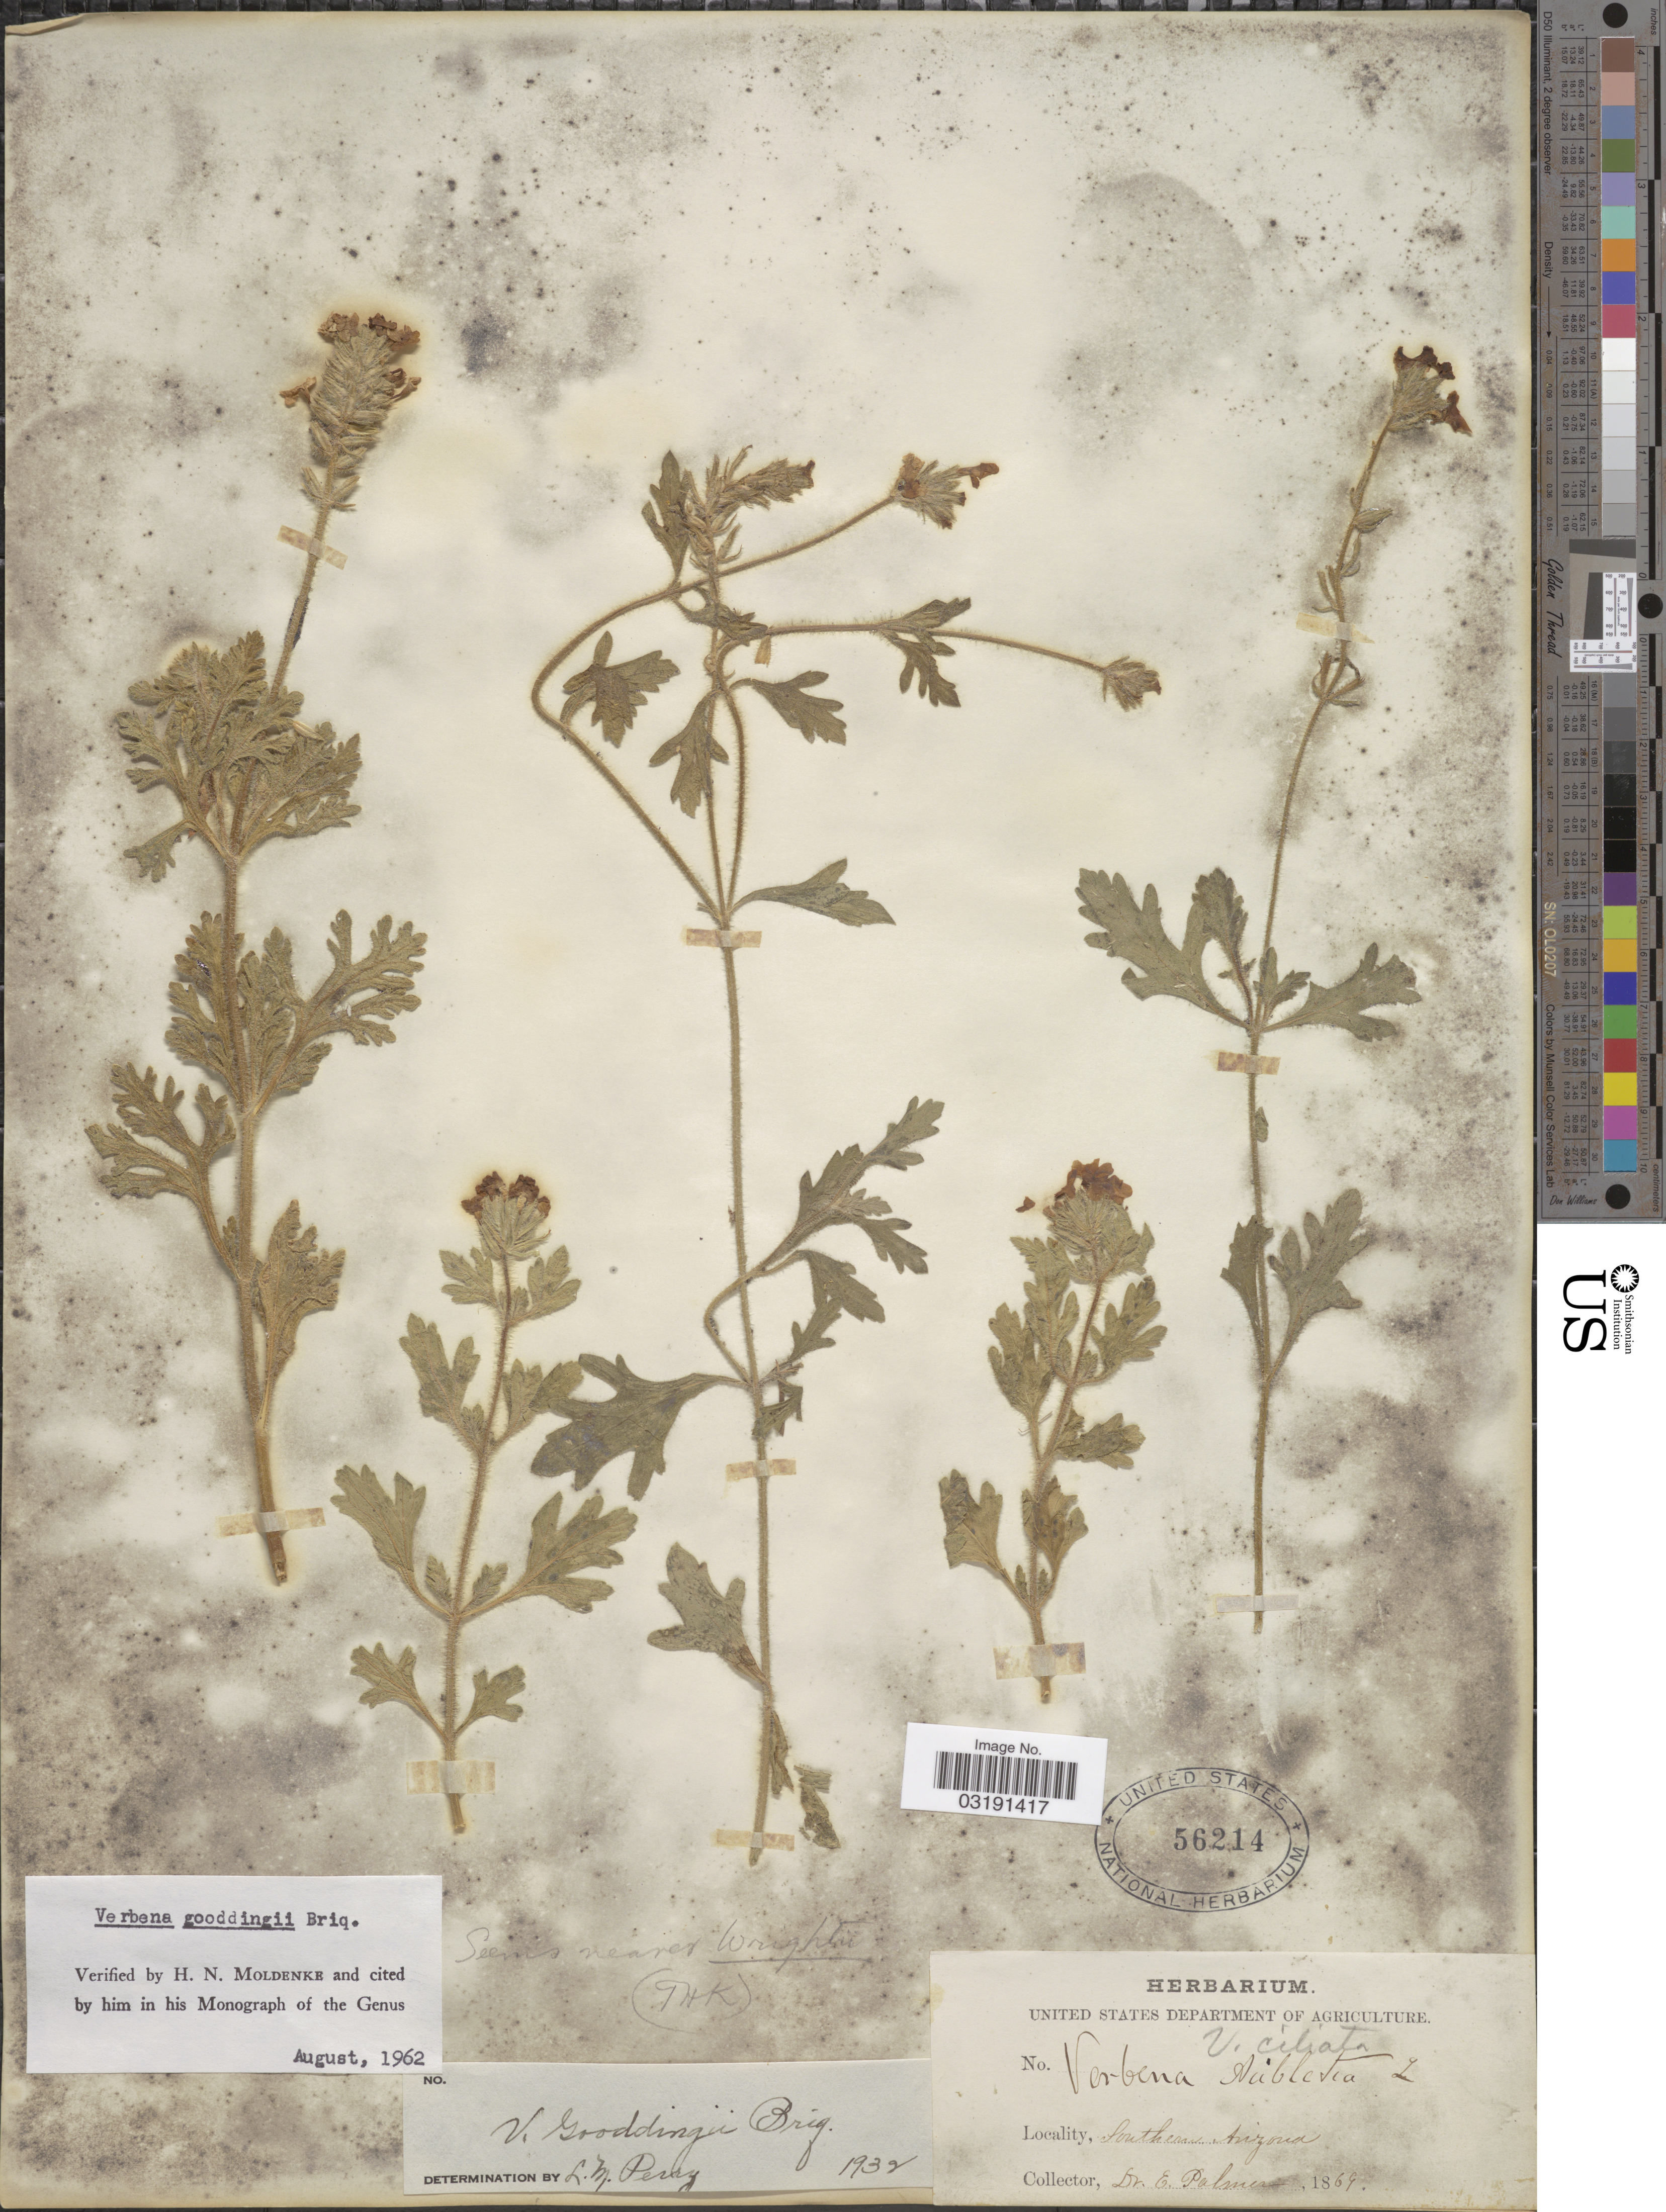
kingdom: Plantae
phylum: Tracheophyta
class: Magnoliopsida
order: Lamiales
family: Verbenaceae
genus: Verbena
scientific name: Verbena gooddingii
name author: Briq.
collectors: E. Palmer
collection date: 1869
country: United States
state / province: Arizona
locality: Southern Arizona.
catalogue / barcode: US 56214